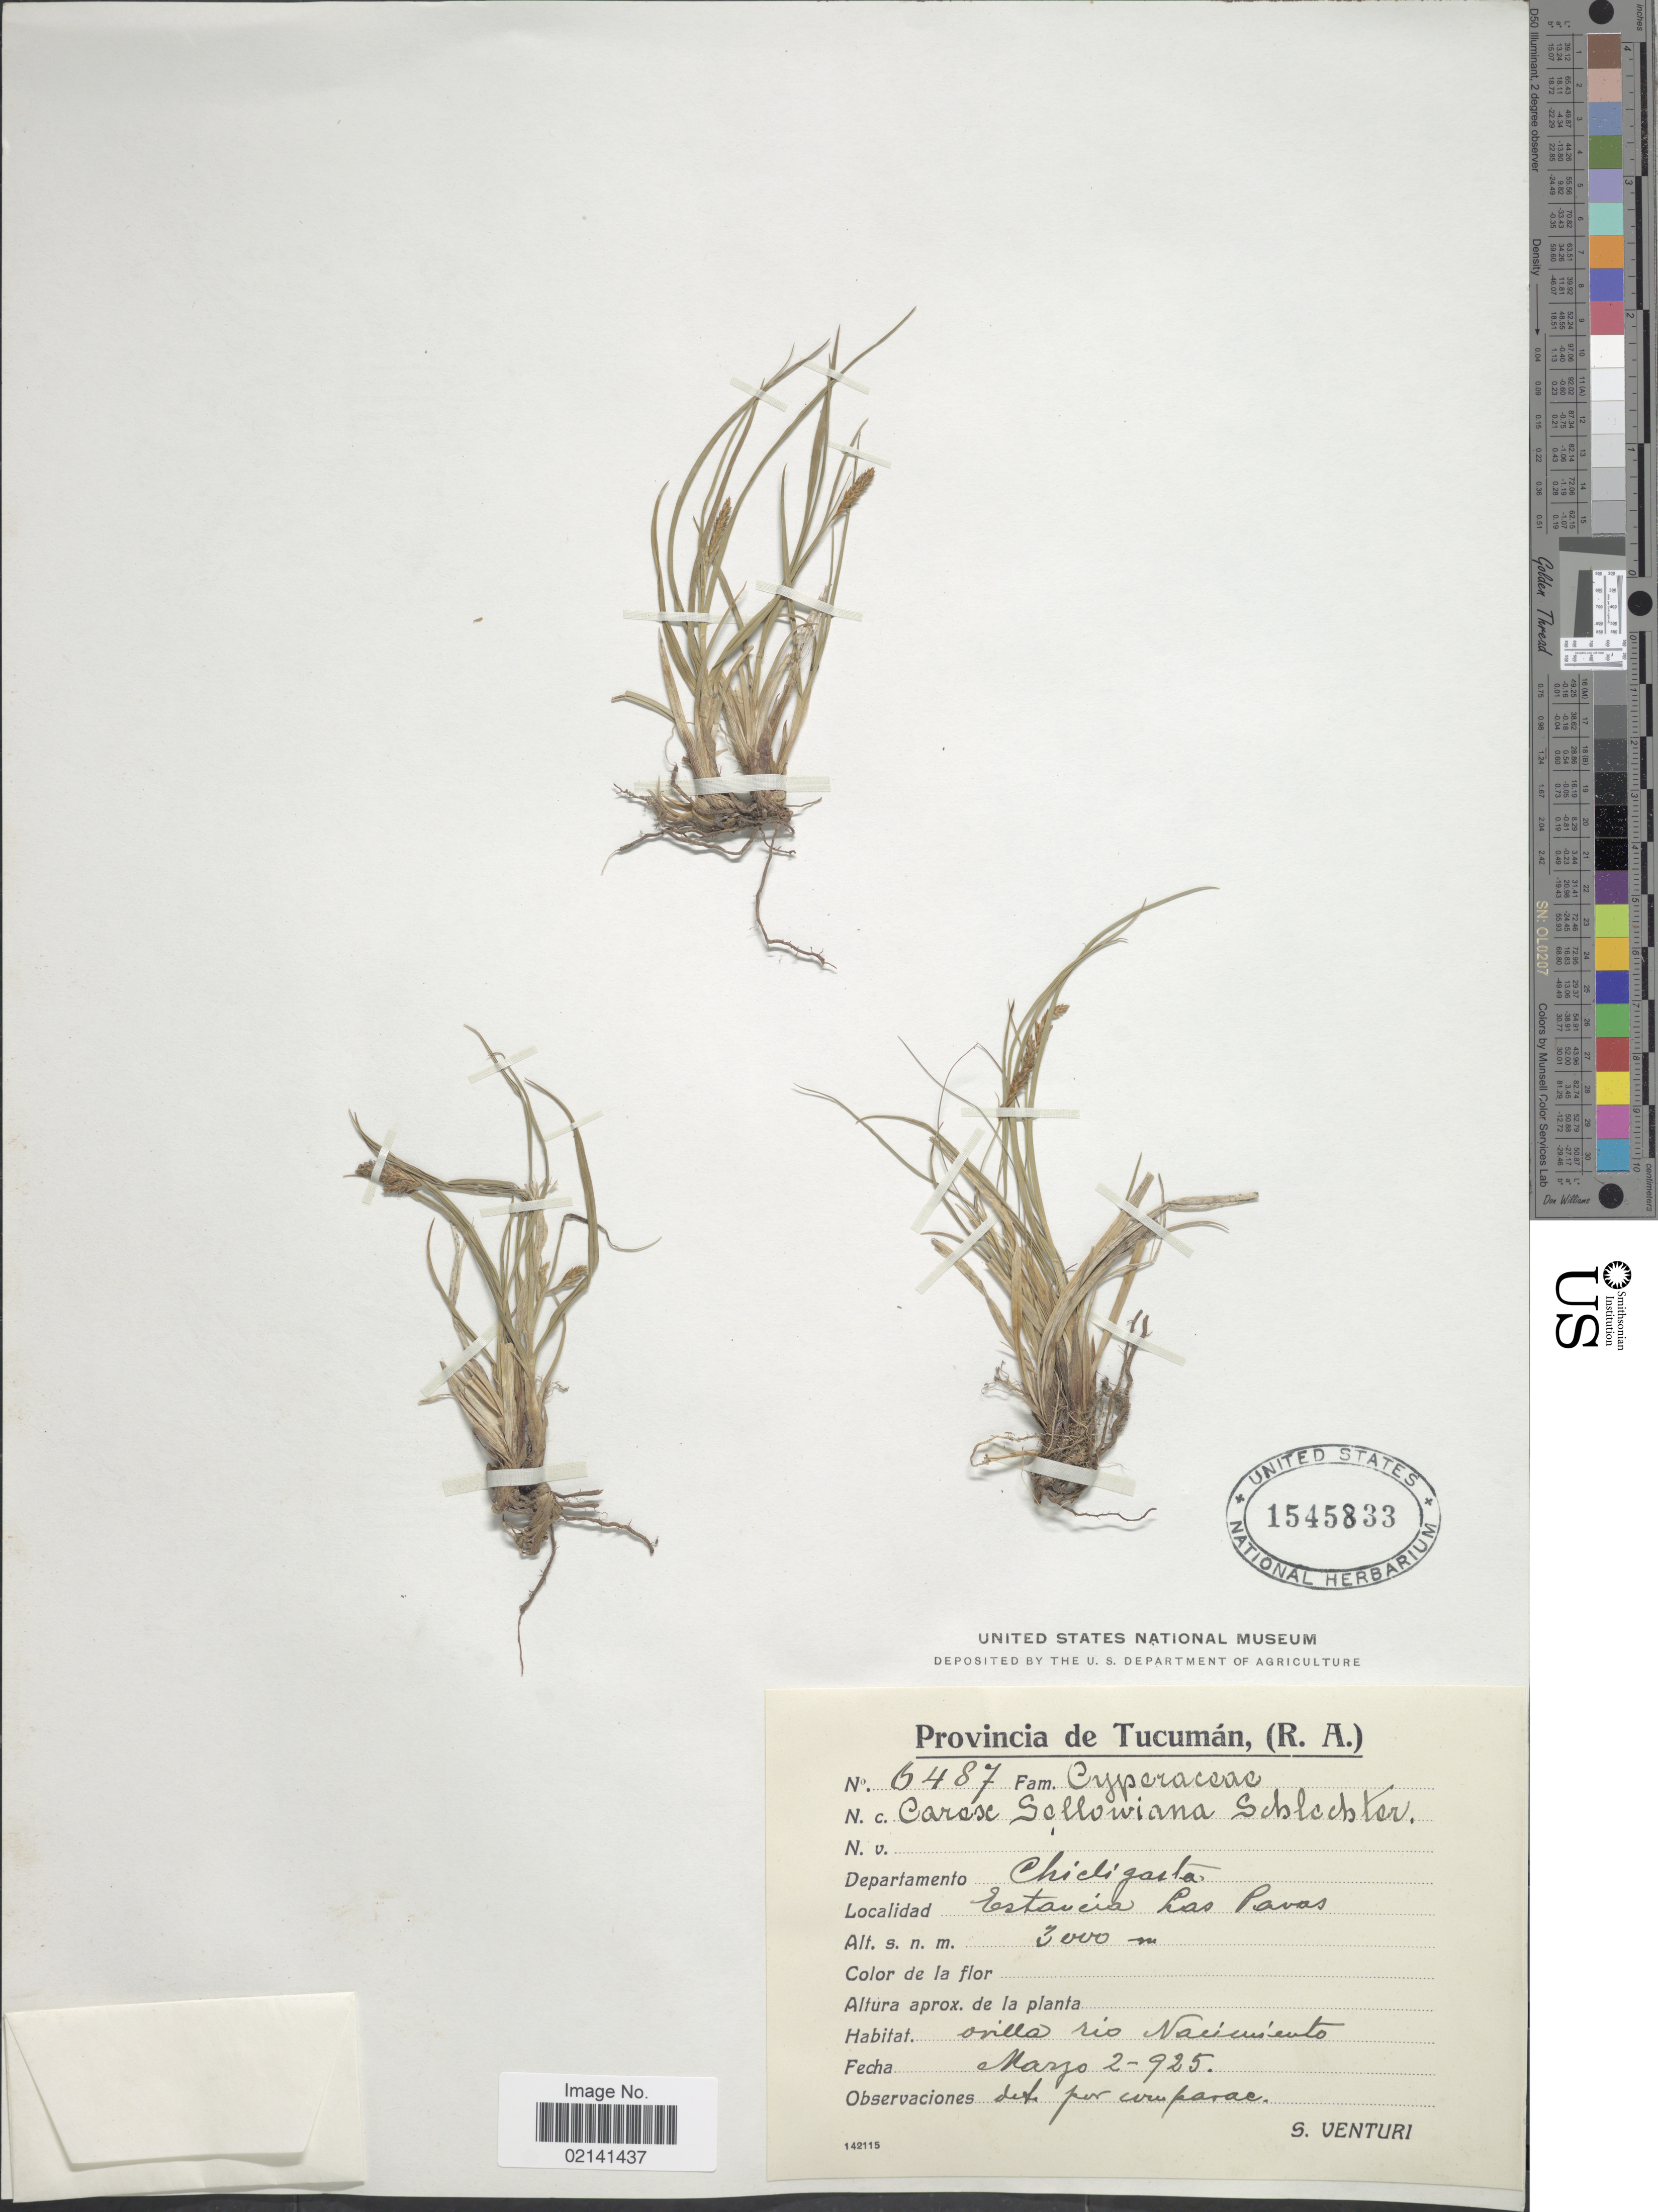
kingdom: Plantae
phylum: Tracheophyta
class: Liliopsida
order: Poales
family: Cyperaceae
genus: Carex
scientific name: Carex boliviensis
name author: Van Heurck & Müll. Arg.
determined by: Jimnéz-Mejias, Pedro, (UPOS), Universidad Pablo de Olavide (SPAIN)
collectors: S. Venturi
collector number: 6487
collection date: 1925-03-02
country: Argentina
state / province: Tucuman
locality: Provincia de Tucuman, (R. A.). Departamento Chicligasta, Estancia Las Pavas.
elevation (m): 3000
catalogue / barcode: US 1545833